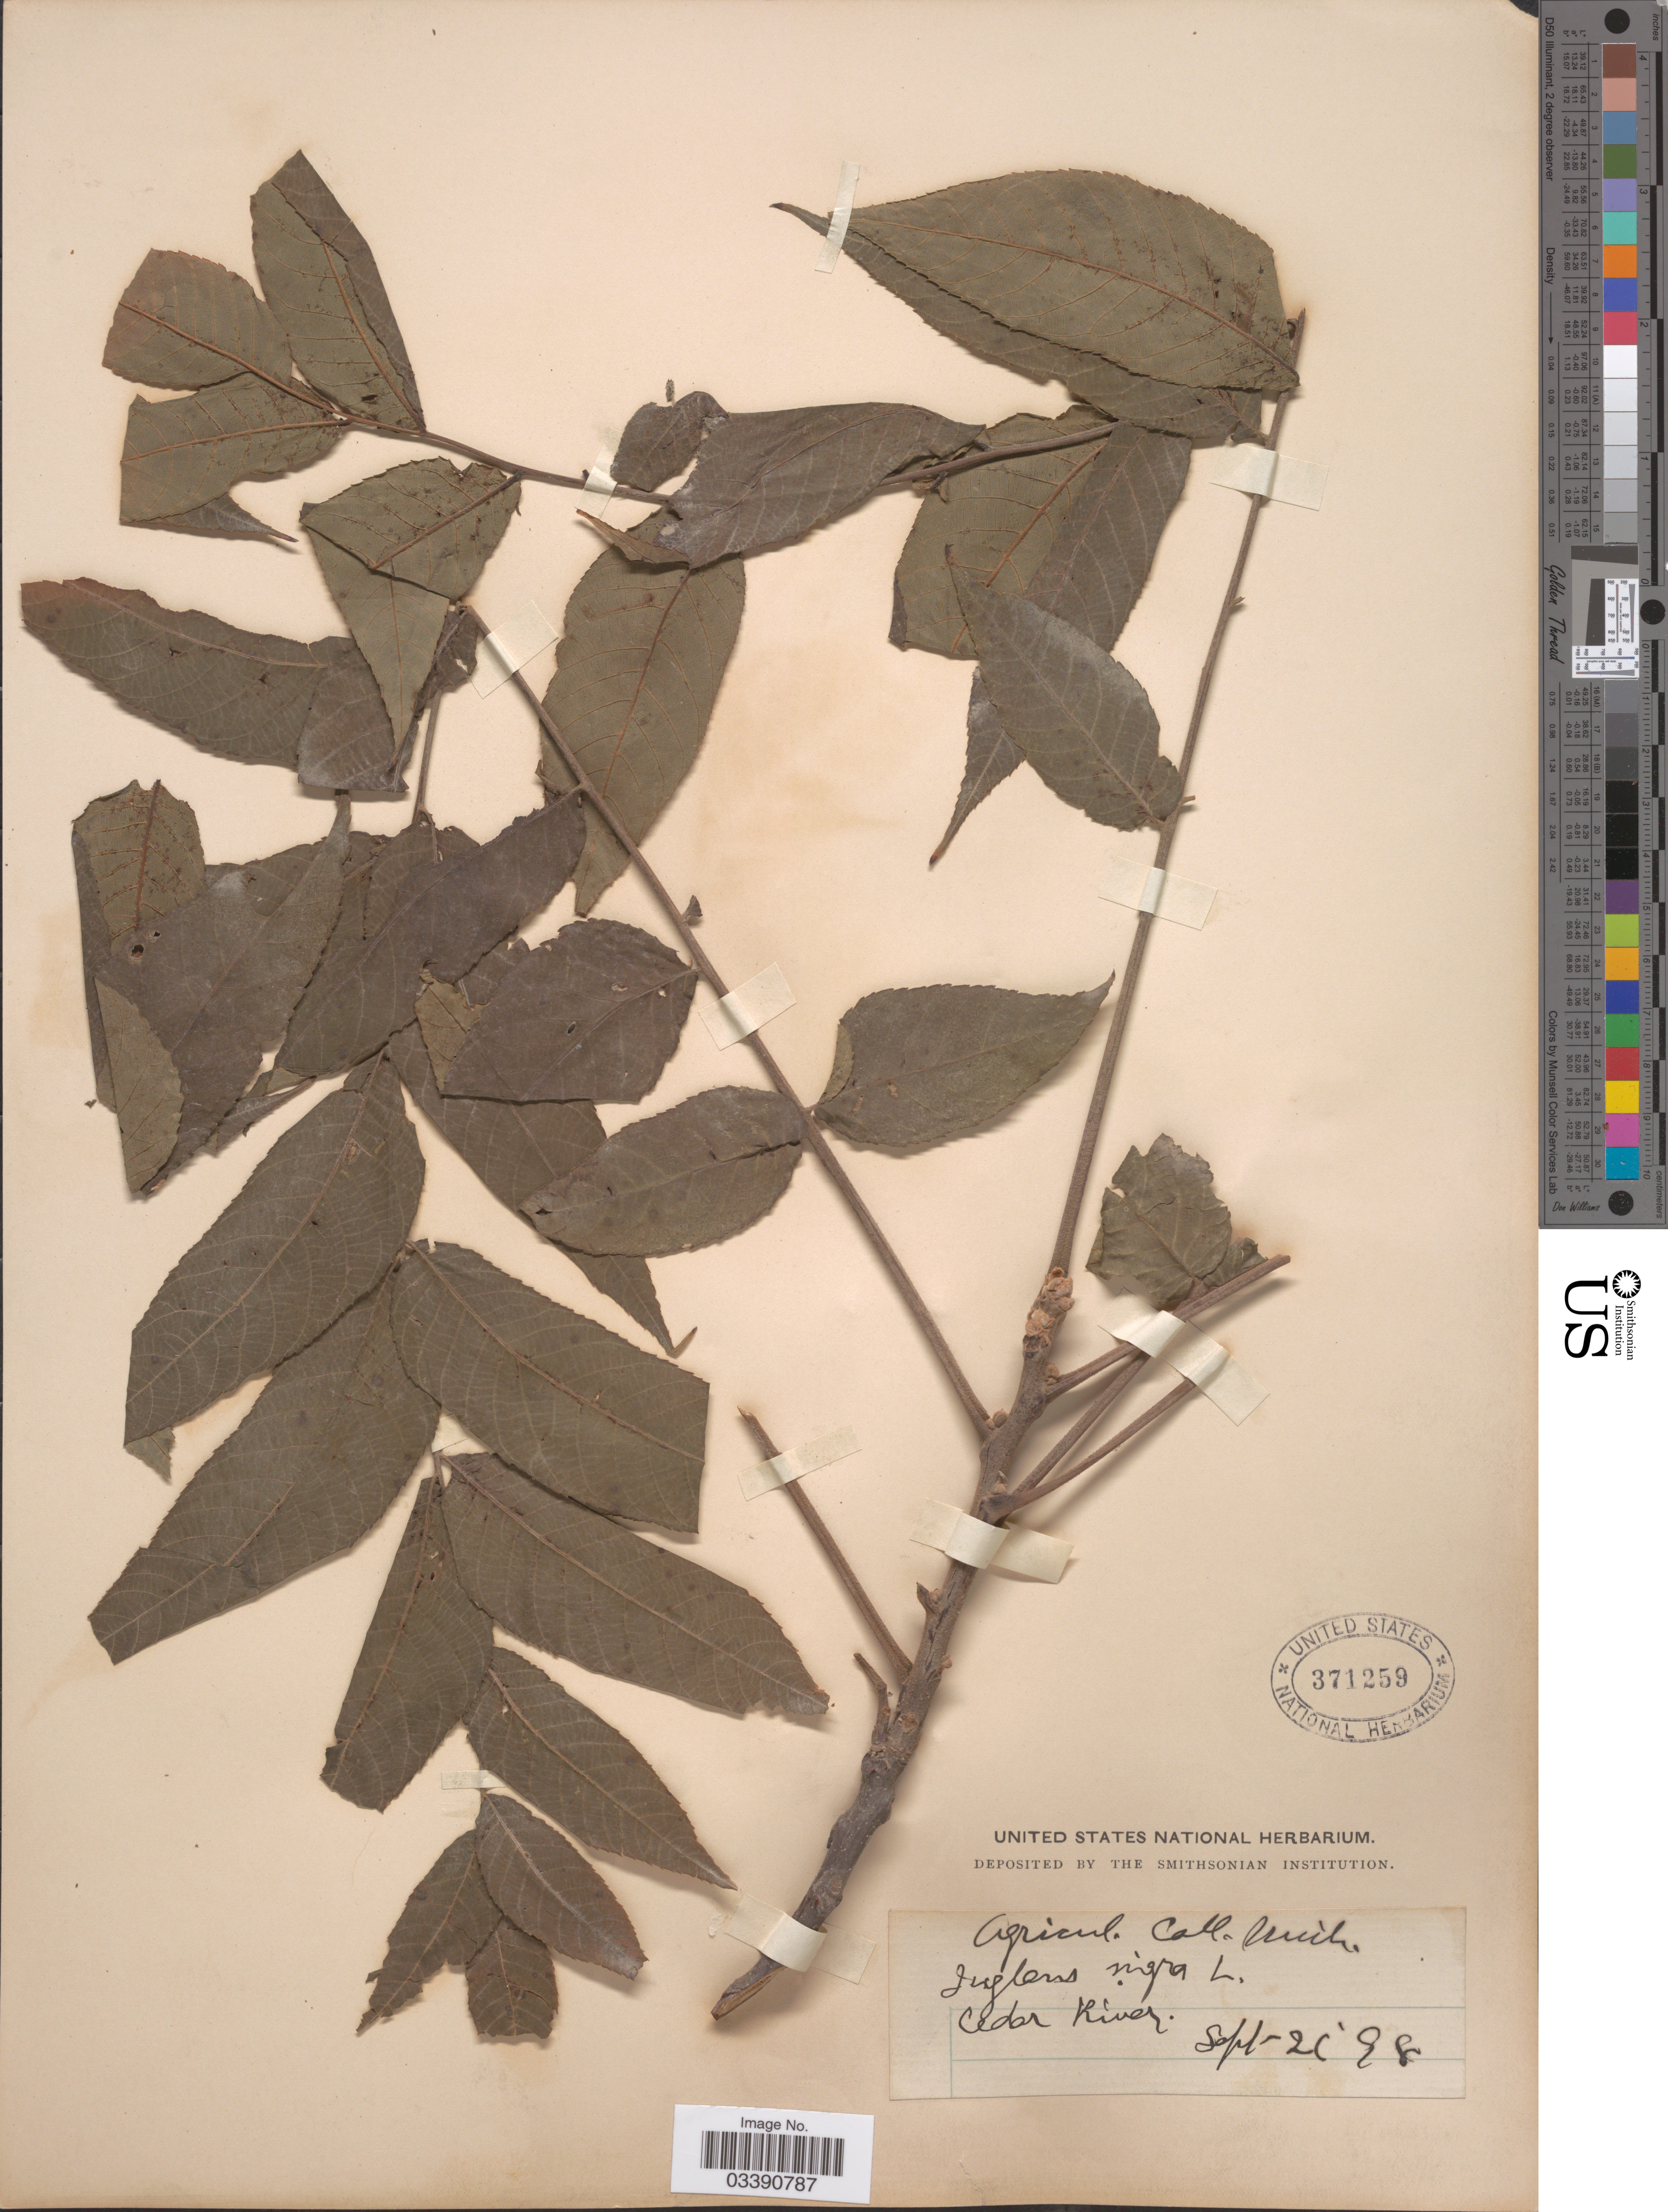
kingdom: Plantae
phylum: Tracheophyta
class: Magnoliopsida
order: Fagales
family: Juglandaceae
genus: Juglans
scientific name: Juglans nigra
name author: L.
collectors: Ex herb. Michigan Agricultural College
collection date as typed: Transcribed d/m/y: 26/9/98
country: United States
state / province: Michigan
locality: Cedar River.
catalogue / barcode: US 371259